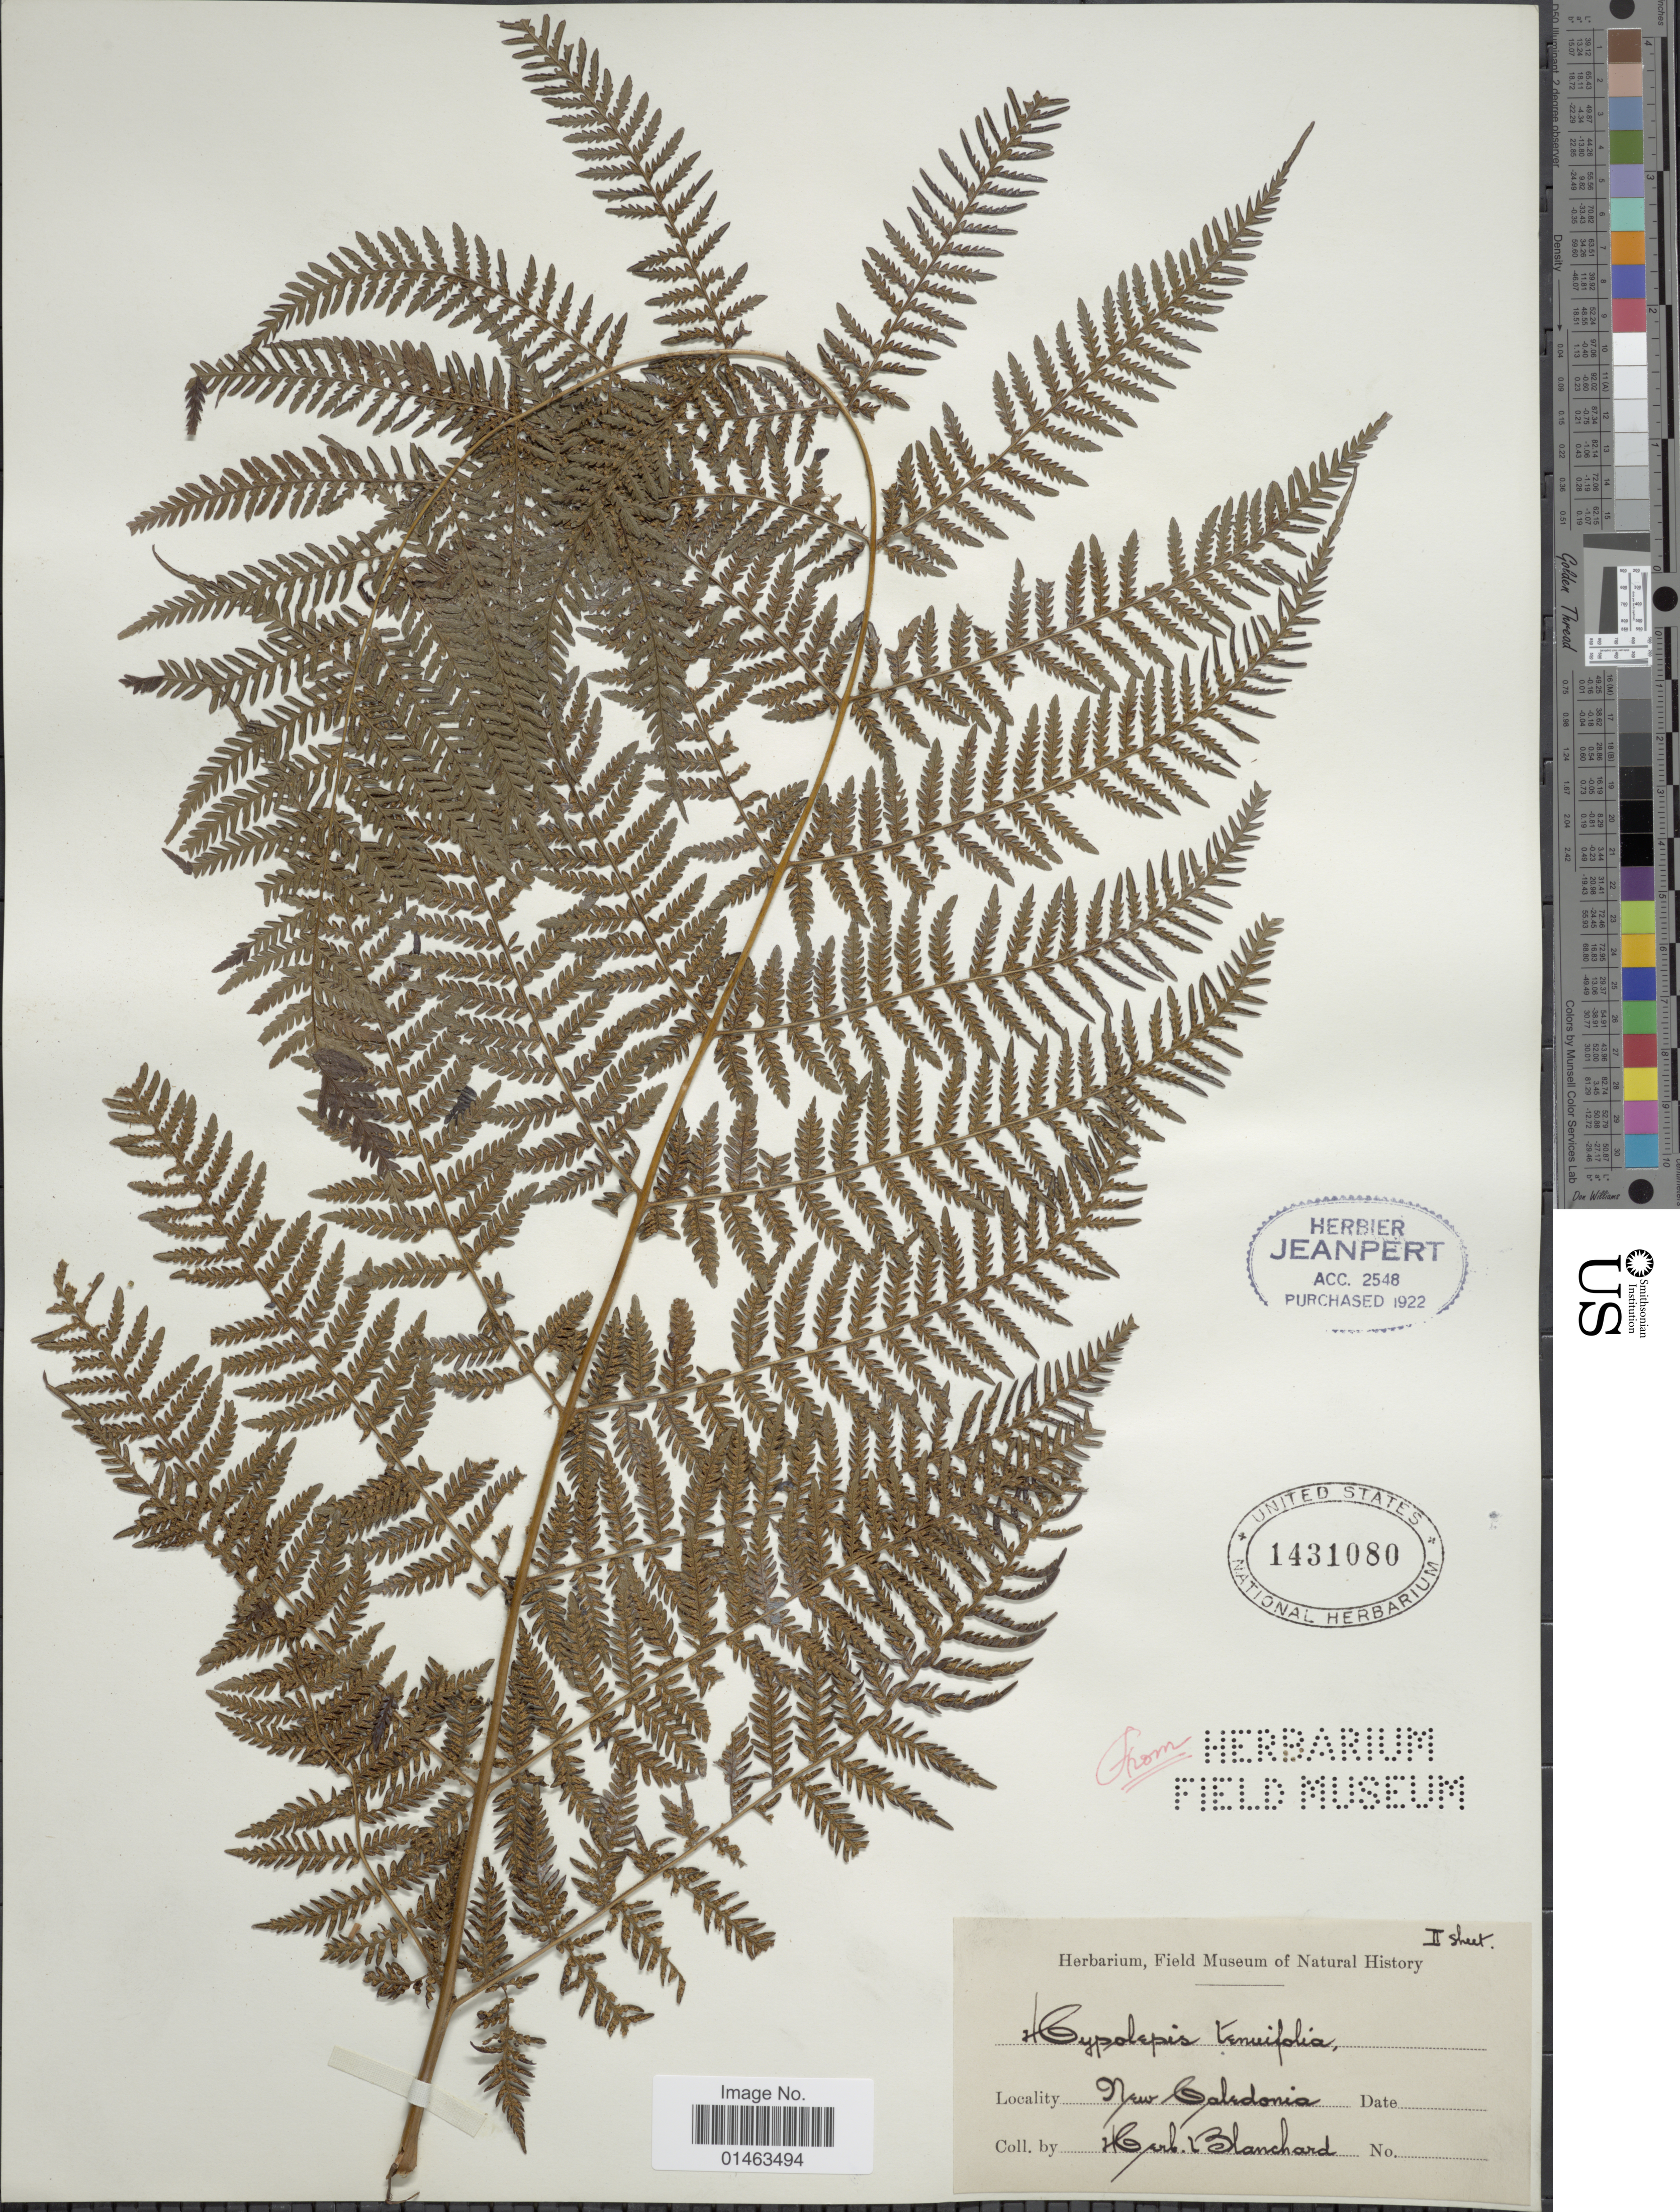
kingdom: Plantae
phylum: Tracheophyta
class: Polypodiopsida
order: Polypodiales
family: Dennstaedtiaceae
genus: Hypolepis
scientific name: Hypolepis tenuifolia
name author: (G. Forst.) Bernh.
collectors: ex herb. F. Blanchard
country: New Caledonia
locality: New Caledonia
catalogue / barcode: US 1431080